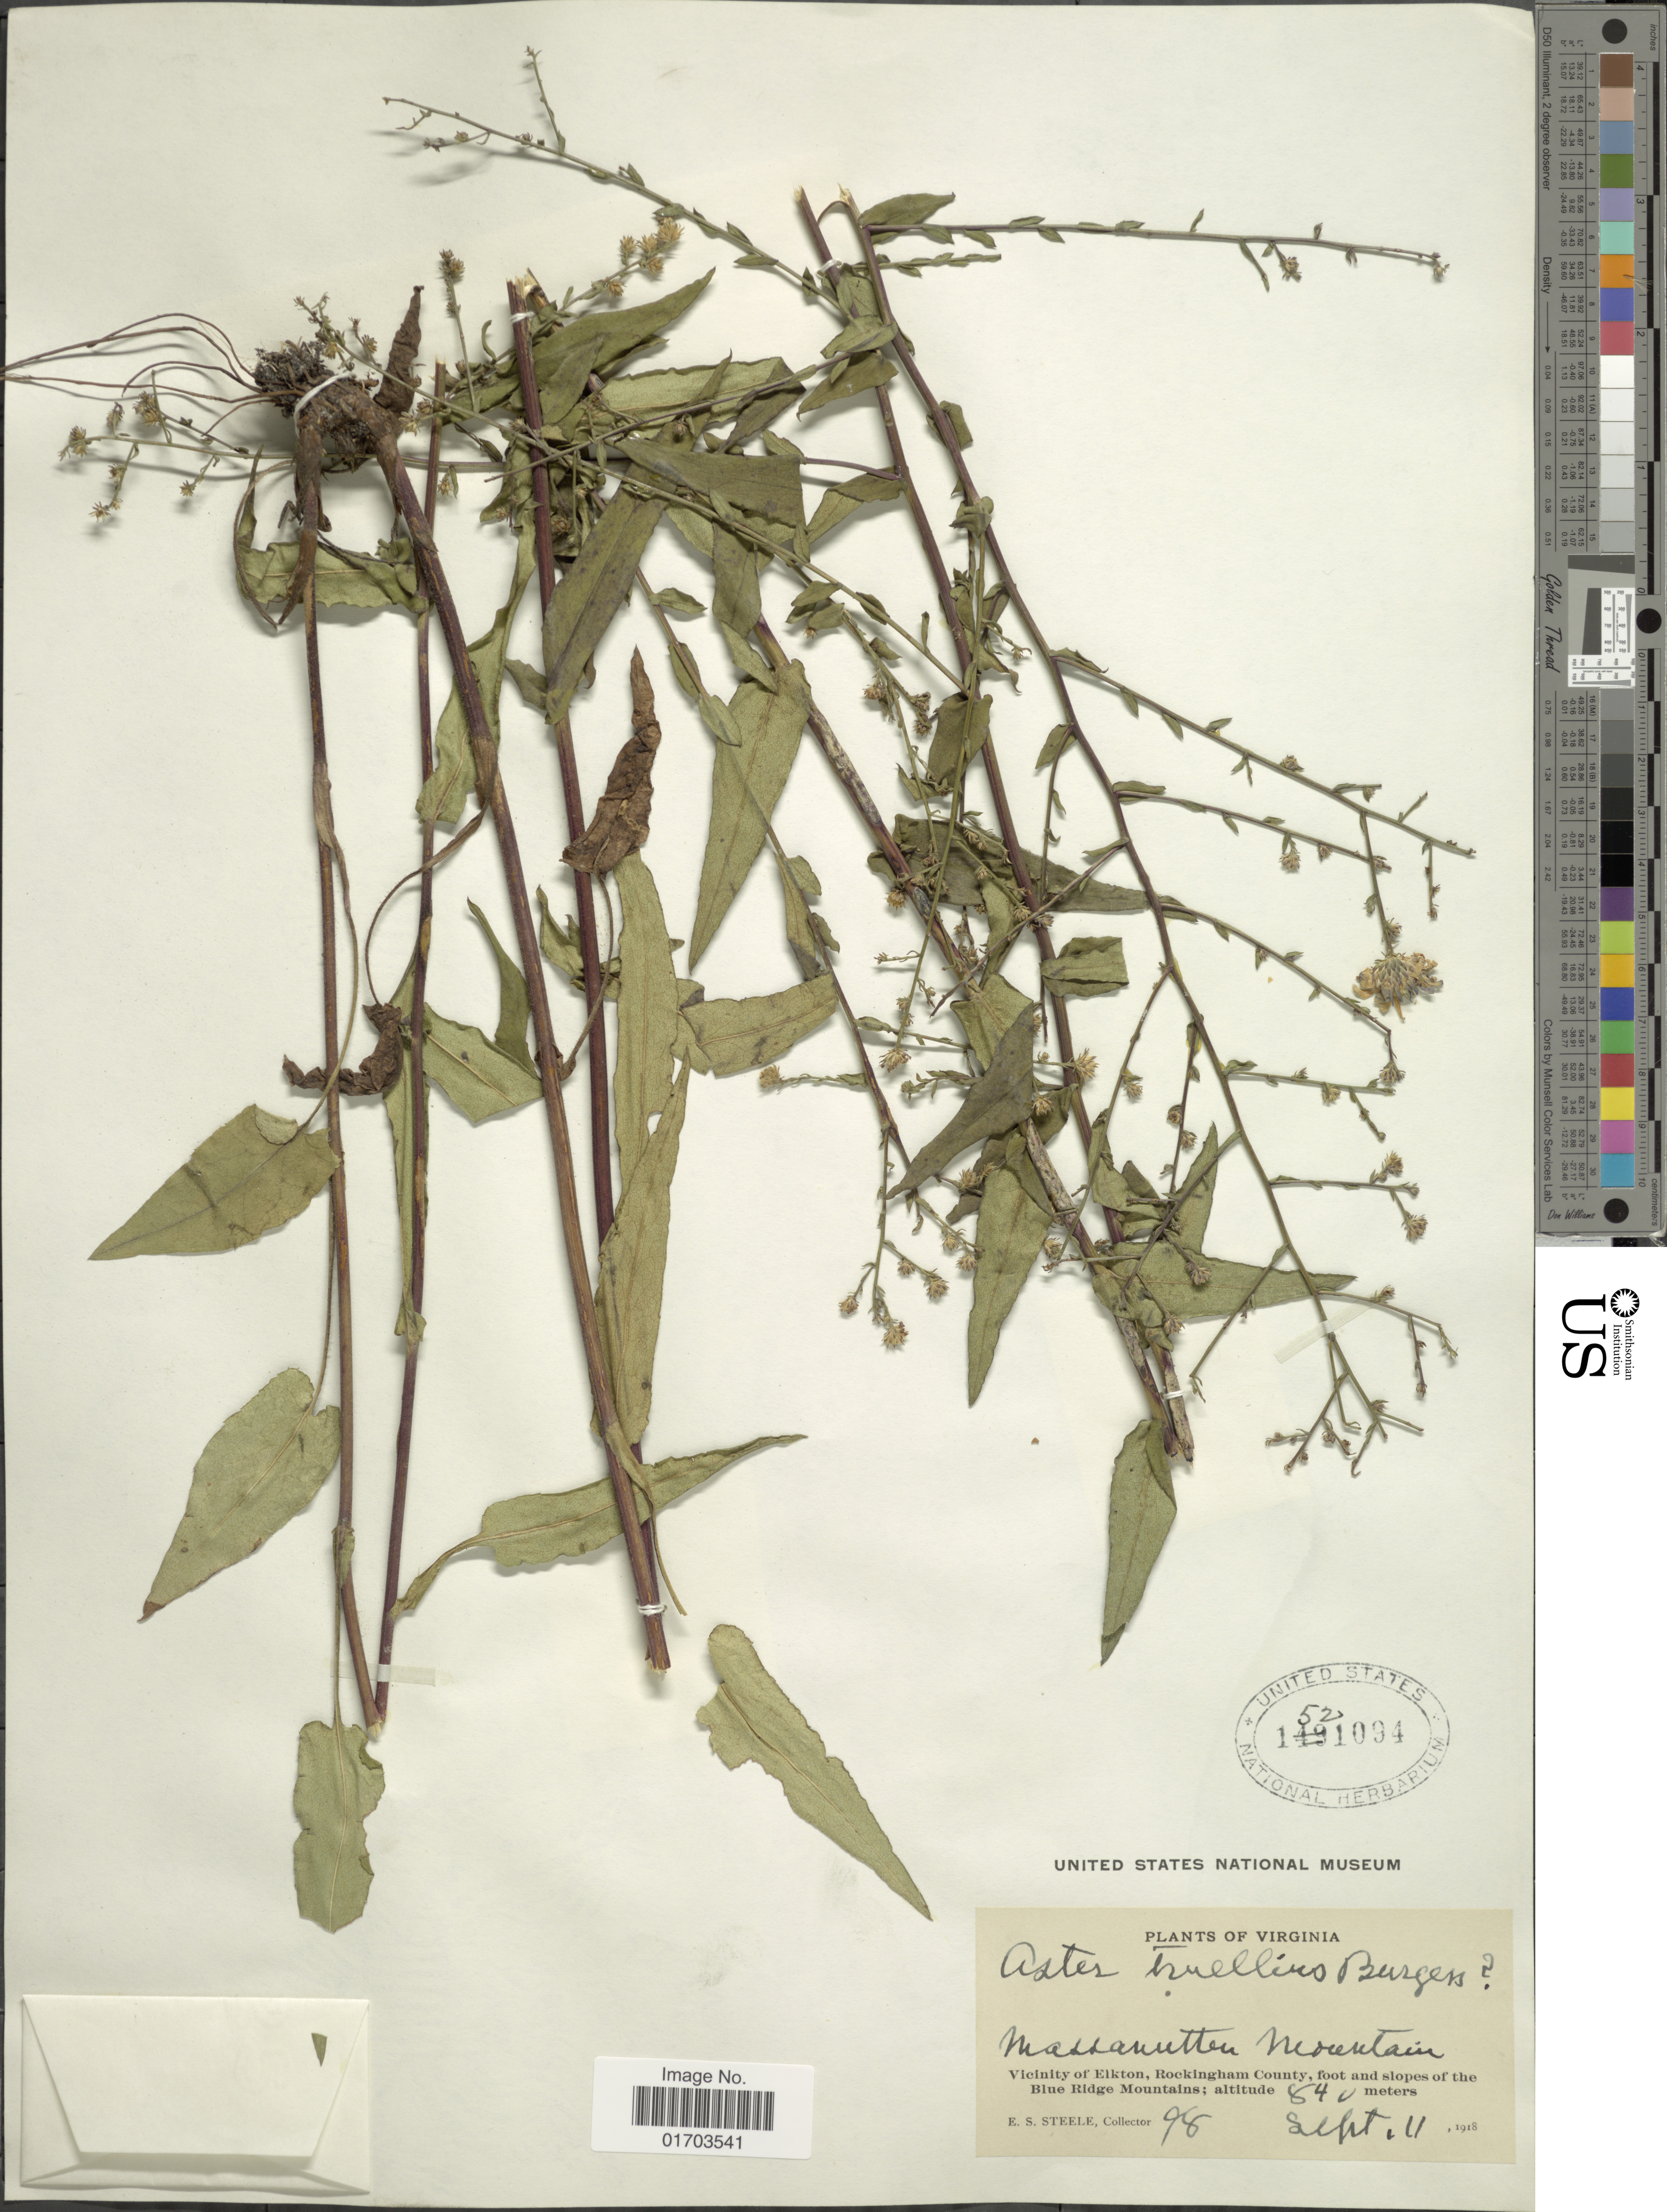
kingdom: Plantae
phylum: Tracheophyta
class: Magnoliopsida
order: Asterales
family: Asteraceae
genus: Symphyotrichum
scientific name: Symphyotrichum undulatum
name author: (L.) G.L. Nesom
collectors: E. Steele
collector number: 98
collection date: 1918-09-11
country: United States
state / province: Virginia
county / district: Rockingham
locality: Virginia. Massanutten Mountain. Vicinity of Elkton, Rockingham County, foot and slopes of the Blue Ridge Mountains.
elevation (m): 840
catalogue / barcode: US 1521094